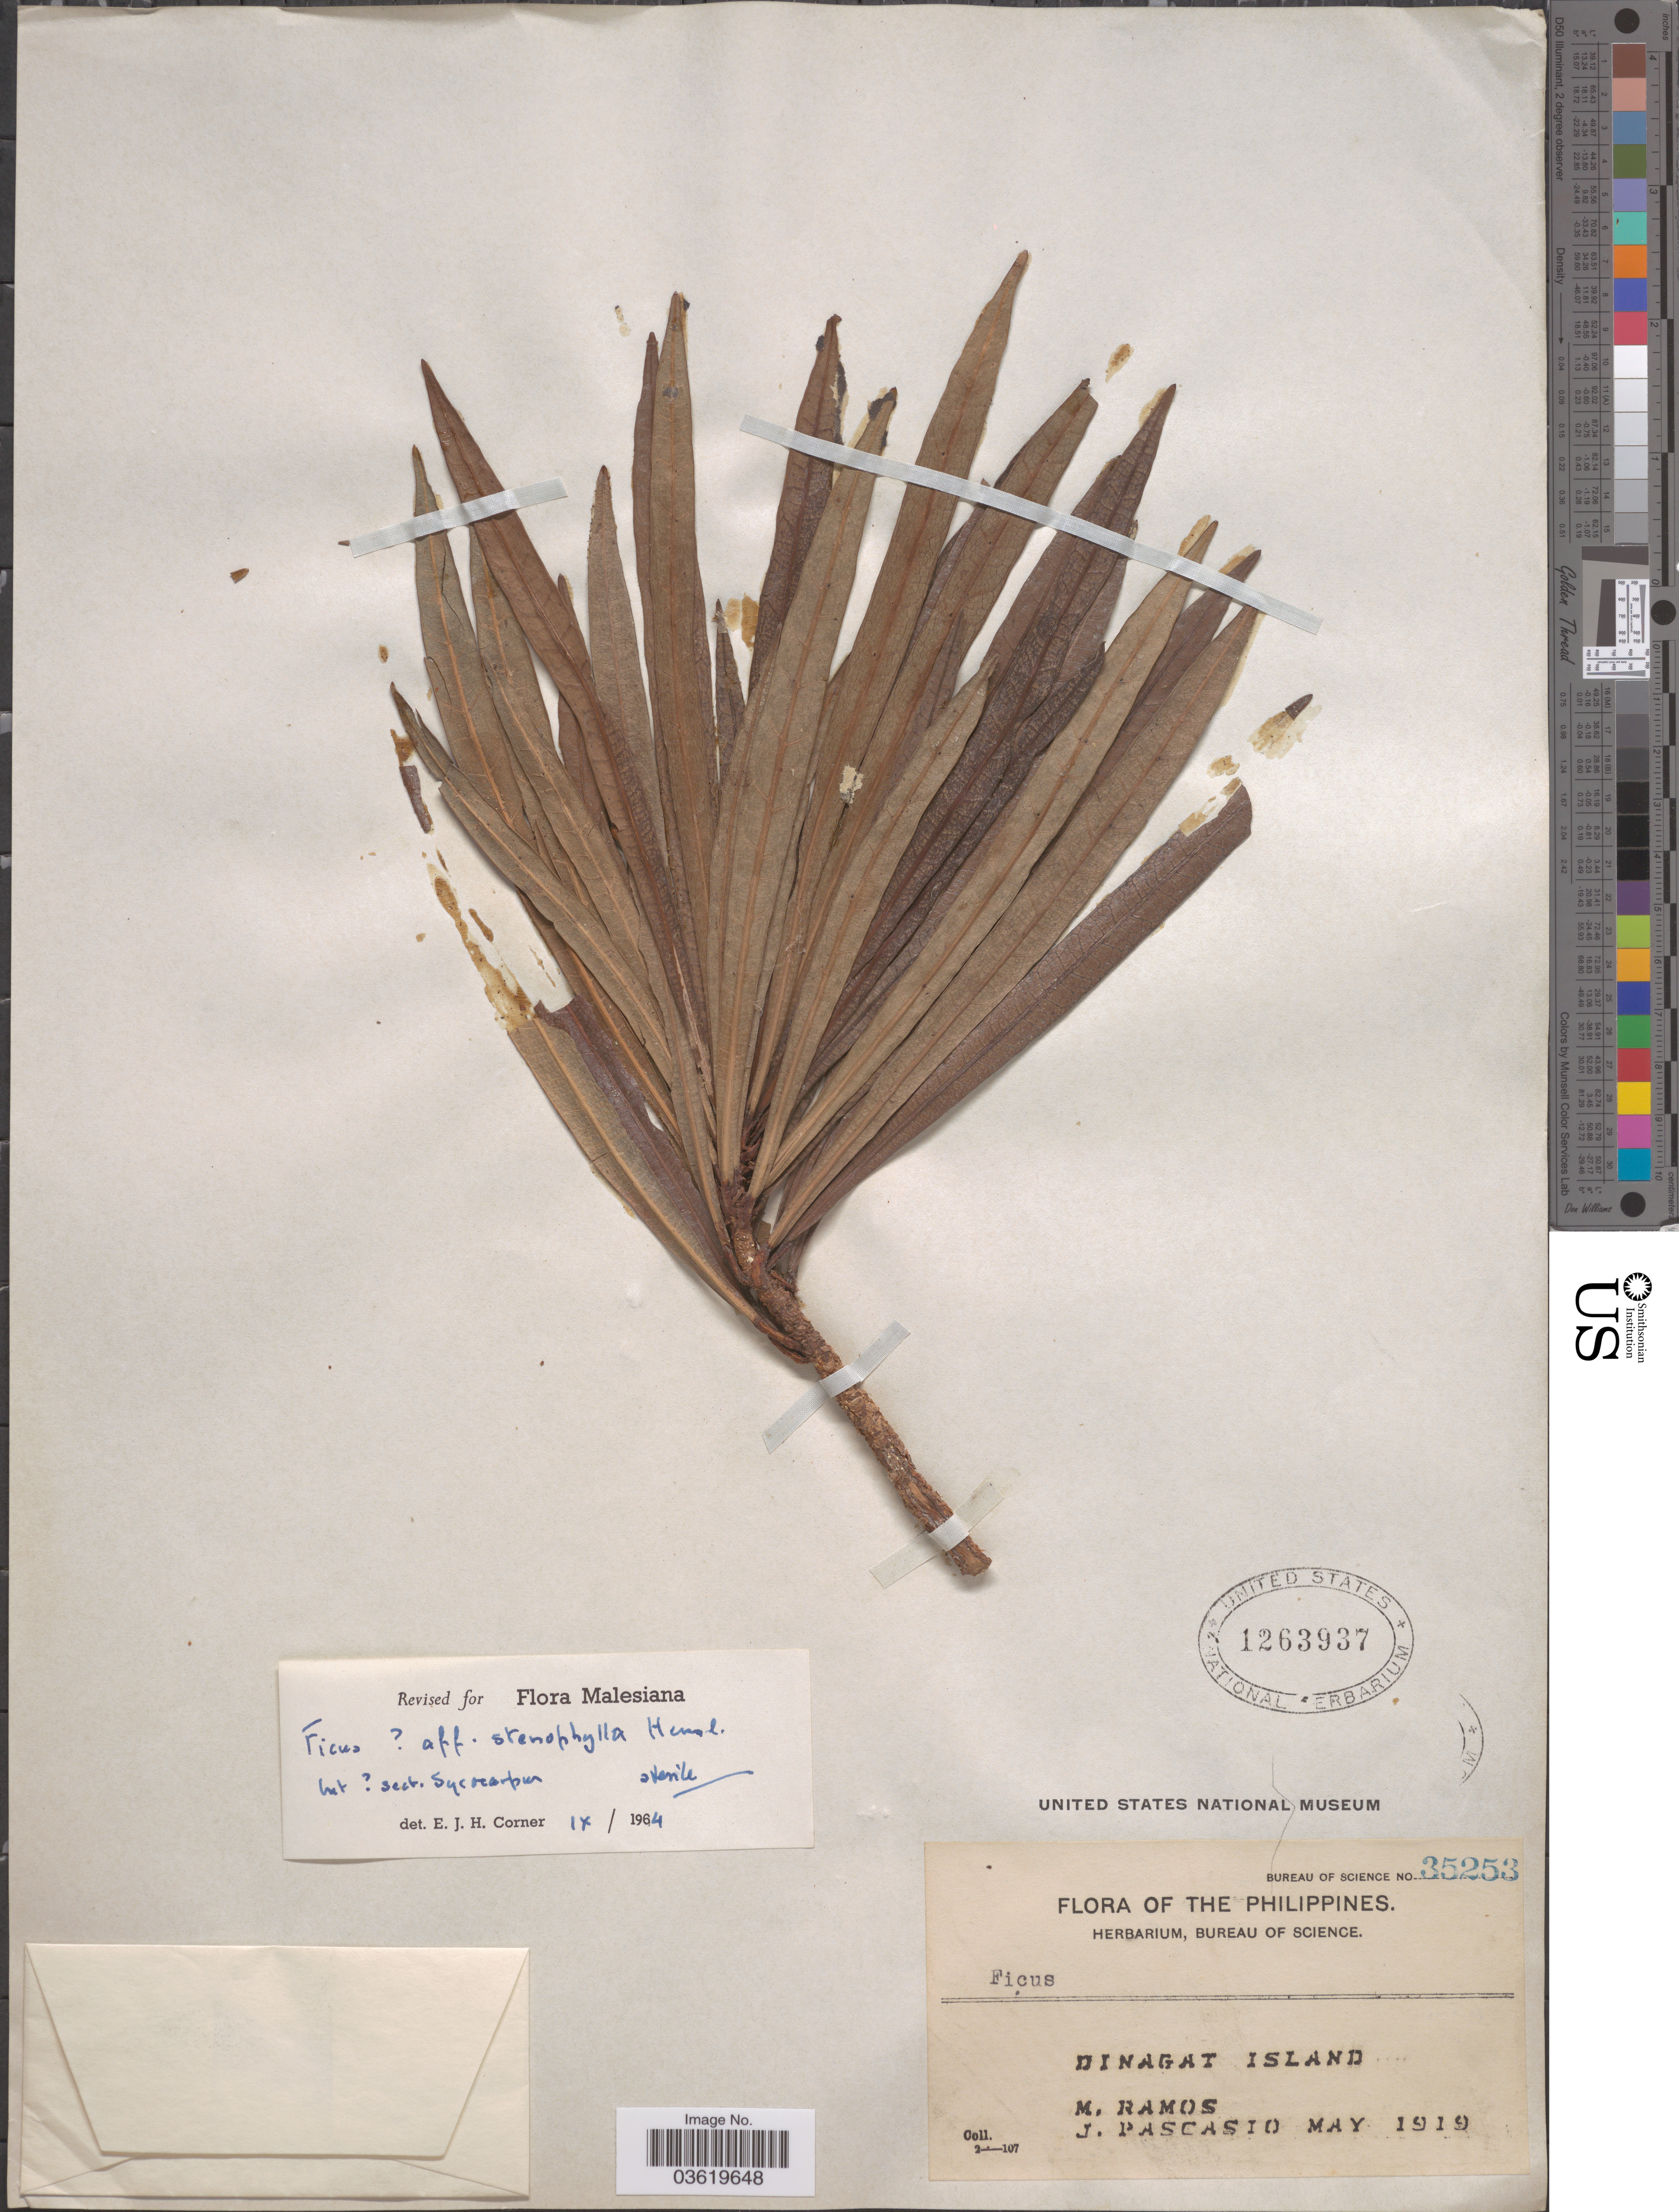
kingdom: Plantae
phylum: Tracheophyta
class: Magnoliopsida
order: Rosales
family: Moraceae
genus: Ficus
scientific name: Ficus stenophylla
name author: Hemsl.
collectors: M. Ramos & J. Pascasio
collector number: Bureau of Science 35253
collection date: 1919-05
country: Philippines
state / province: Caraga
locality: Dinagat Island.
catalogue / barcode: US 1263937